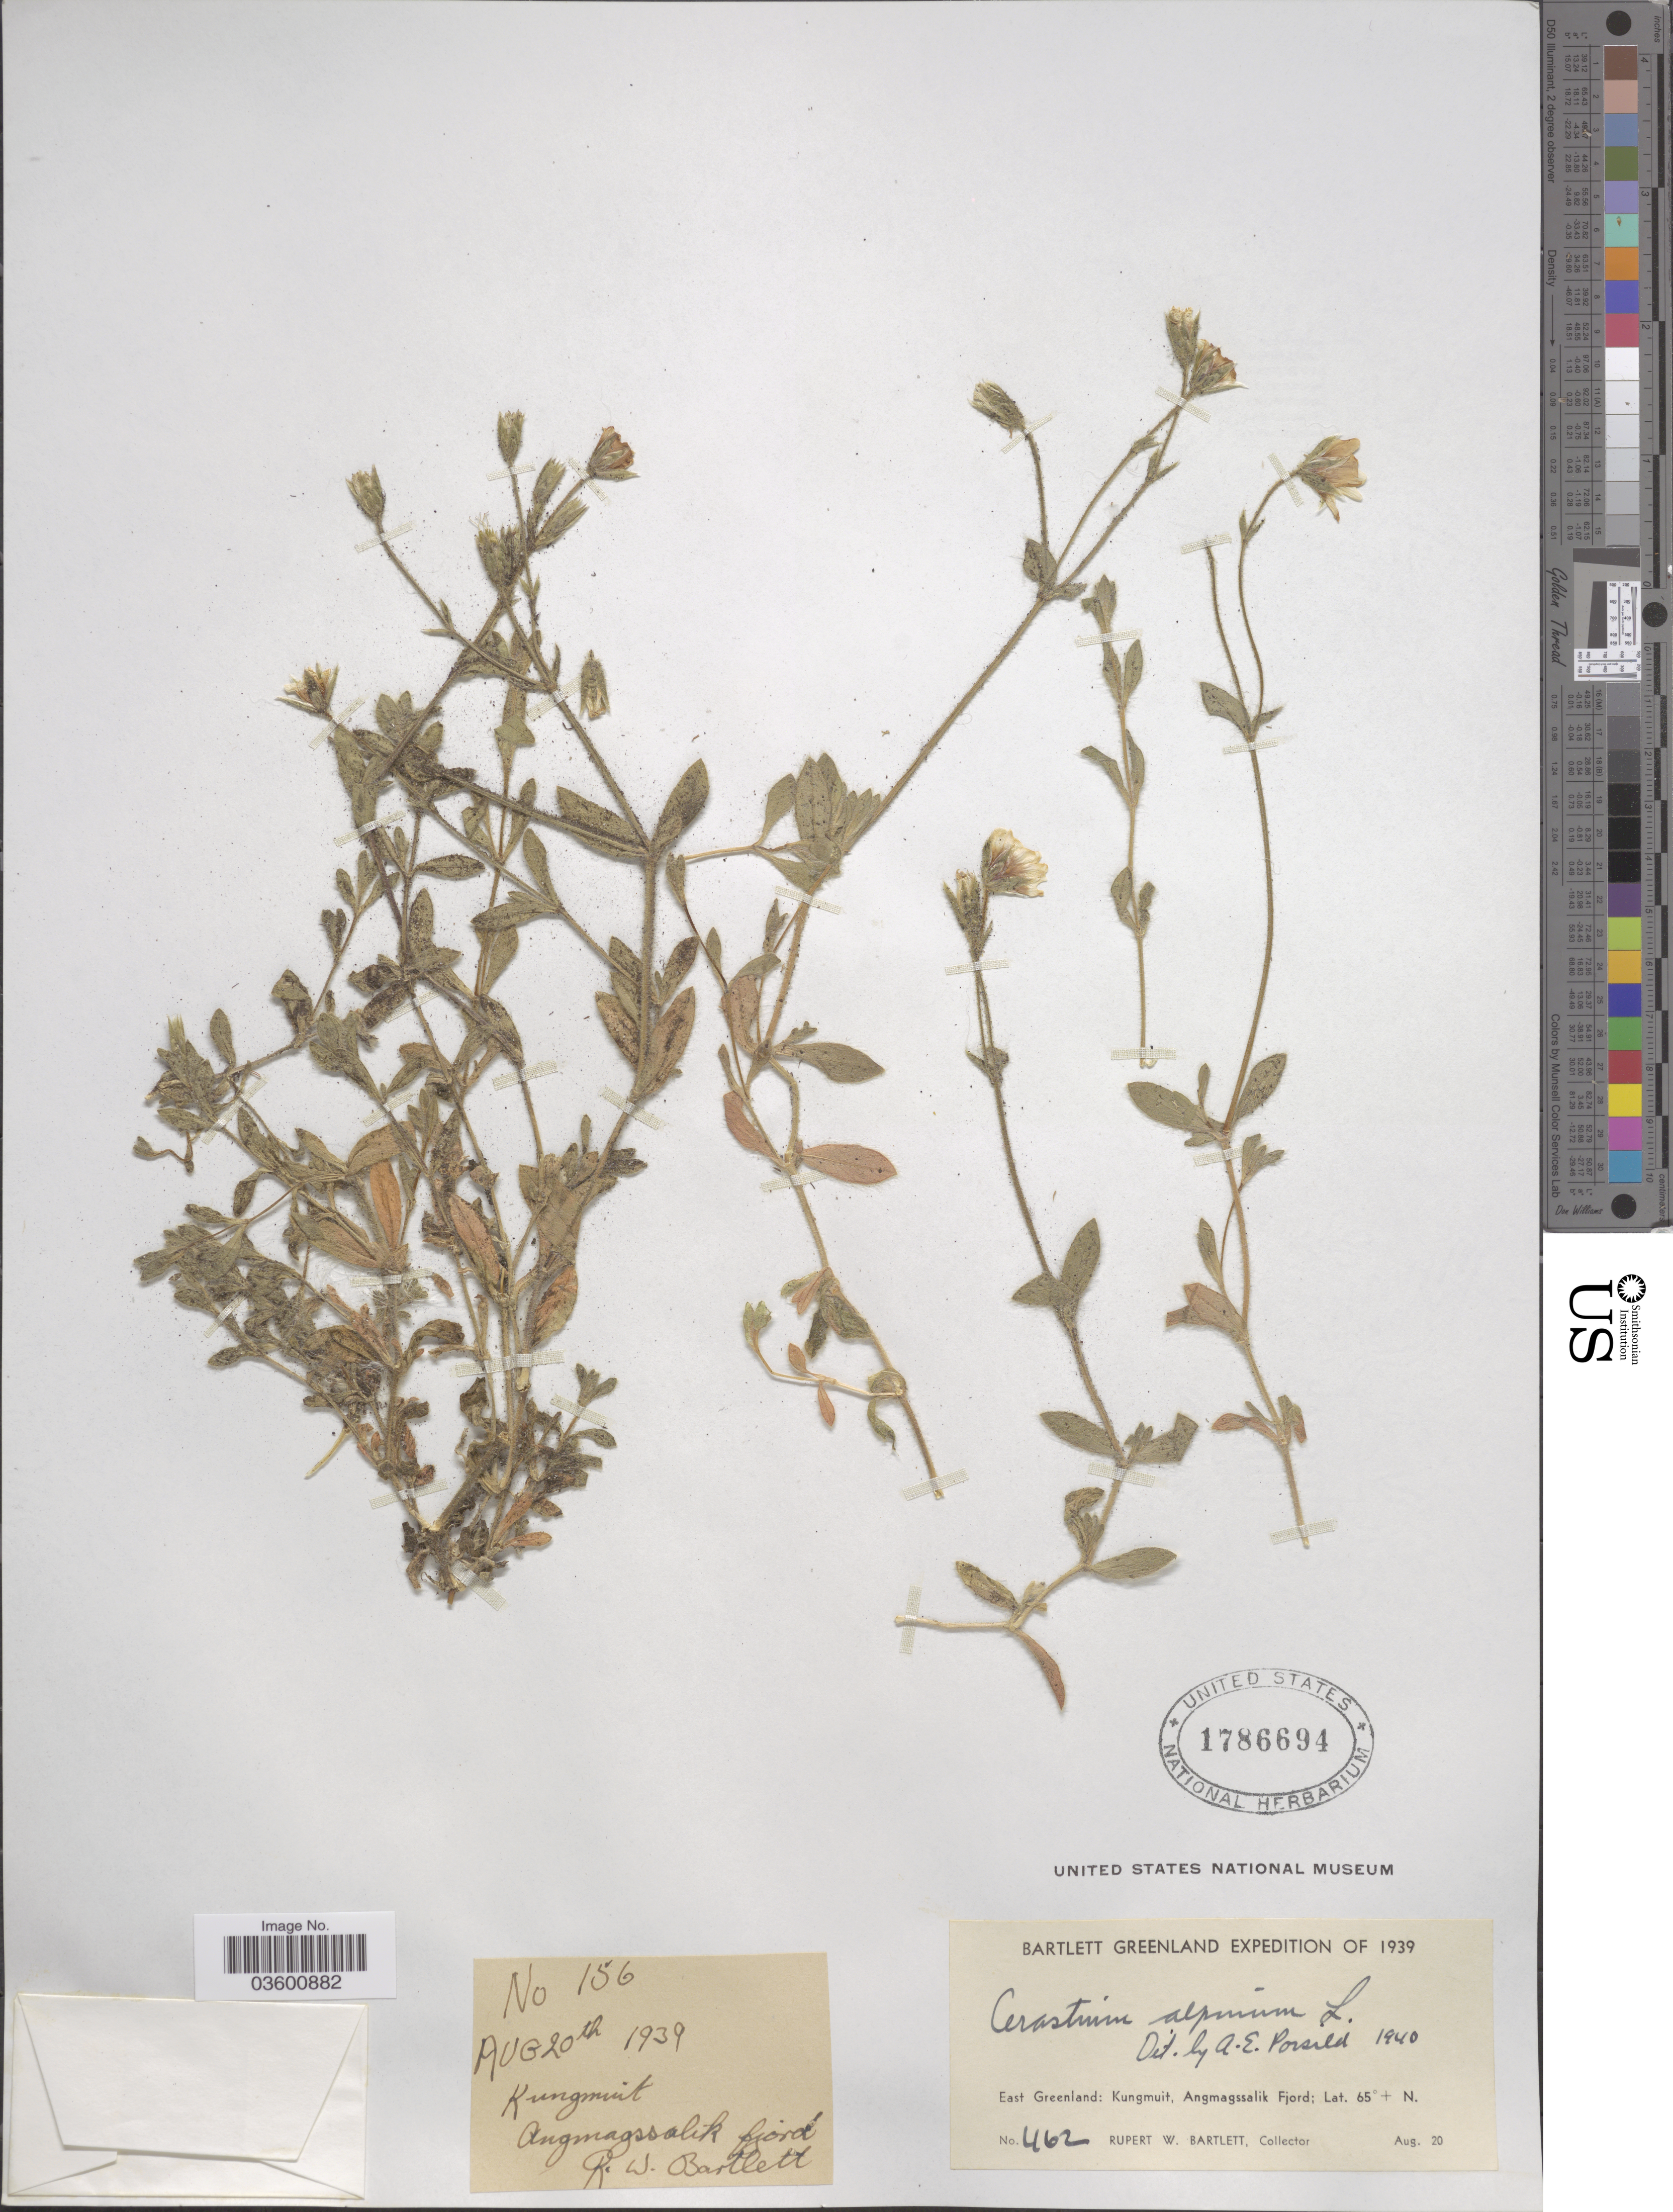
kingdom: Plantae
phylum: Tracheophyta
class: Magnoliopsida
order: Caryophyllales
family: Caryophyllaceae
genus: Cerastium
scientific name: Cerastium alpinum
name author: L.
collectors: R. W. Bartlett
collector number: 462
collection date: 1939-08-20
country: Greenland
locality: East Greenland: Kungmuit, Angmagssalik Fjord.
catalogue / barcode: US 1786694